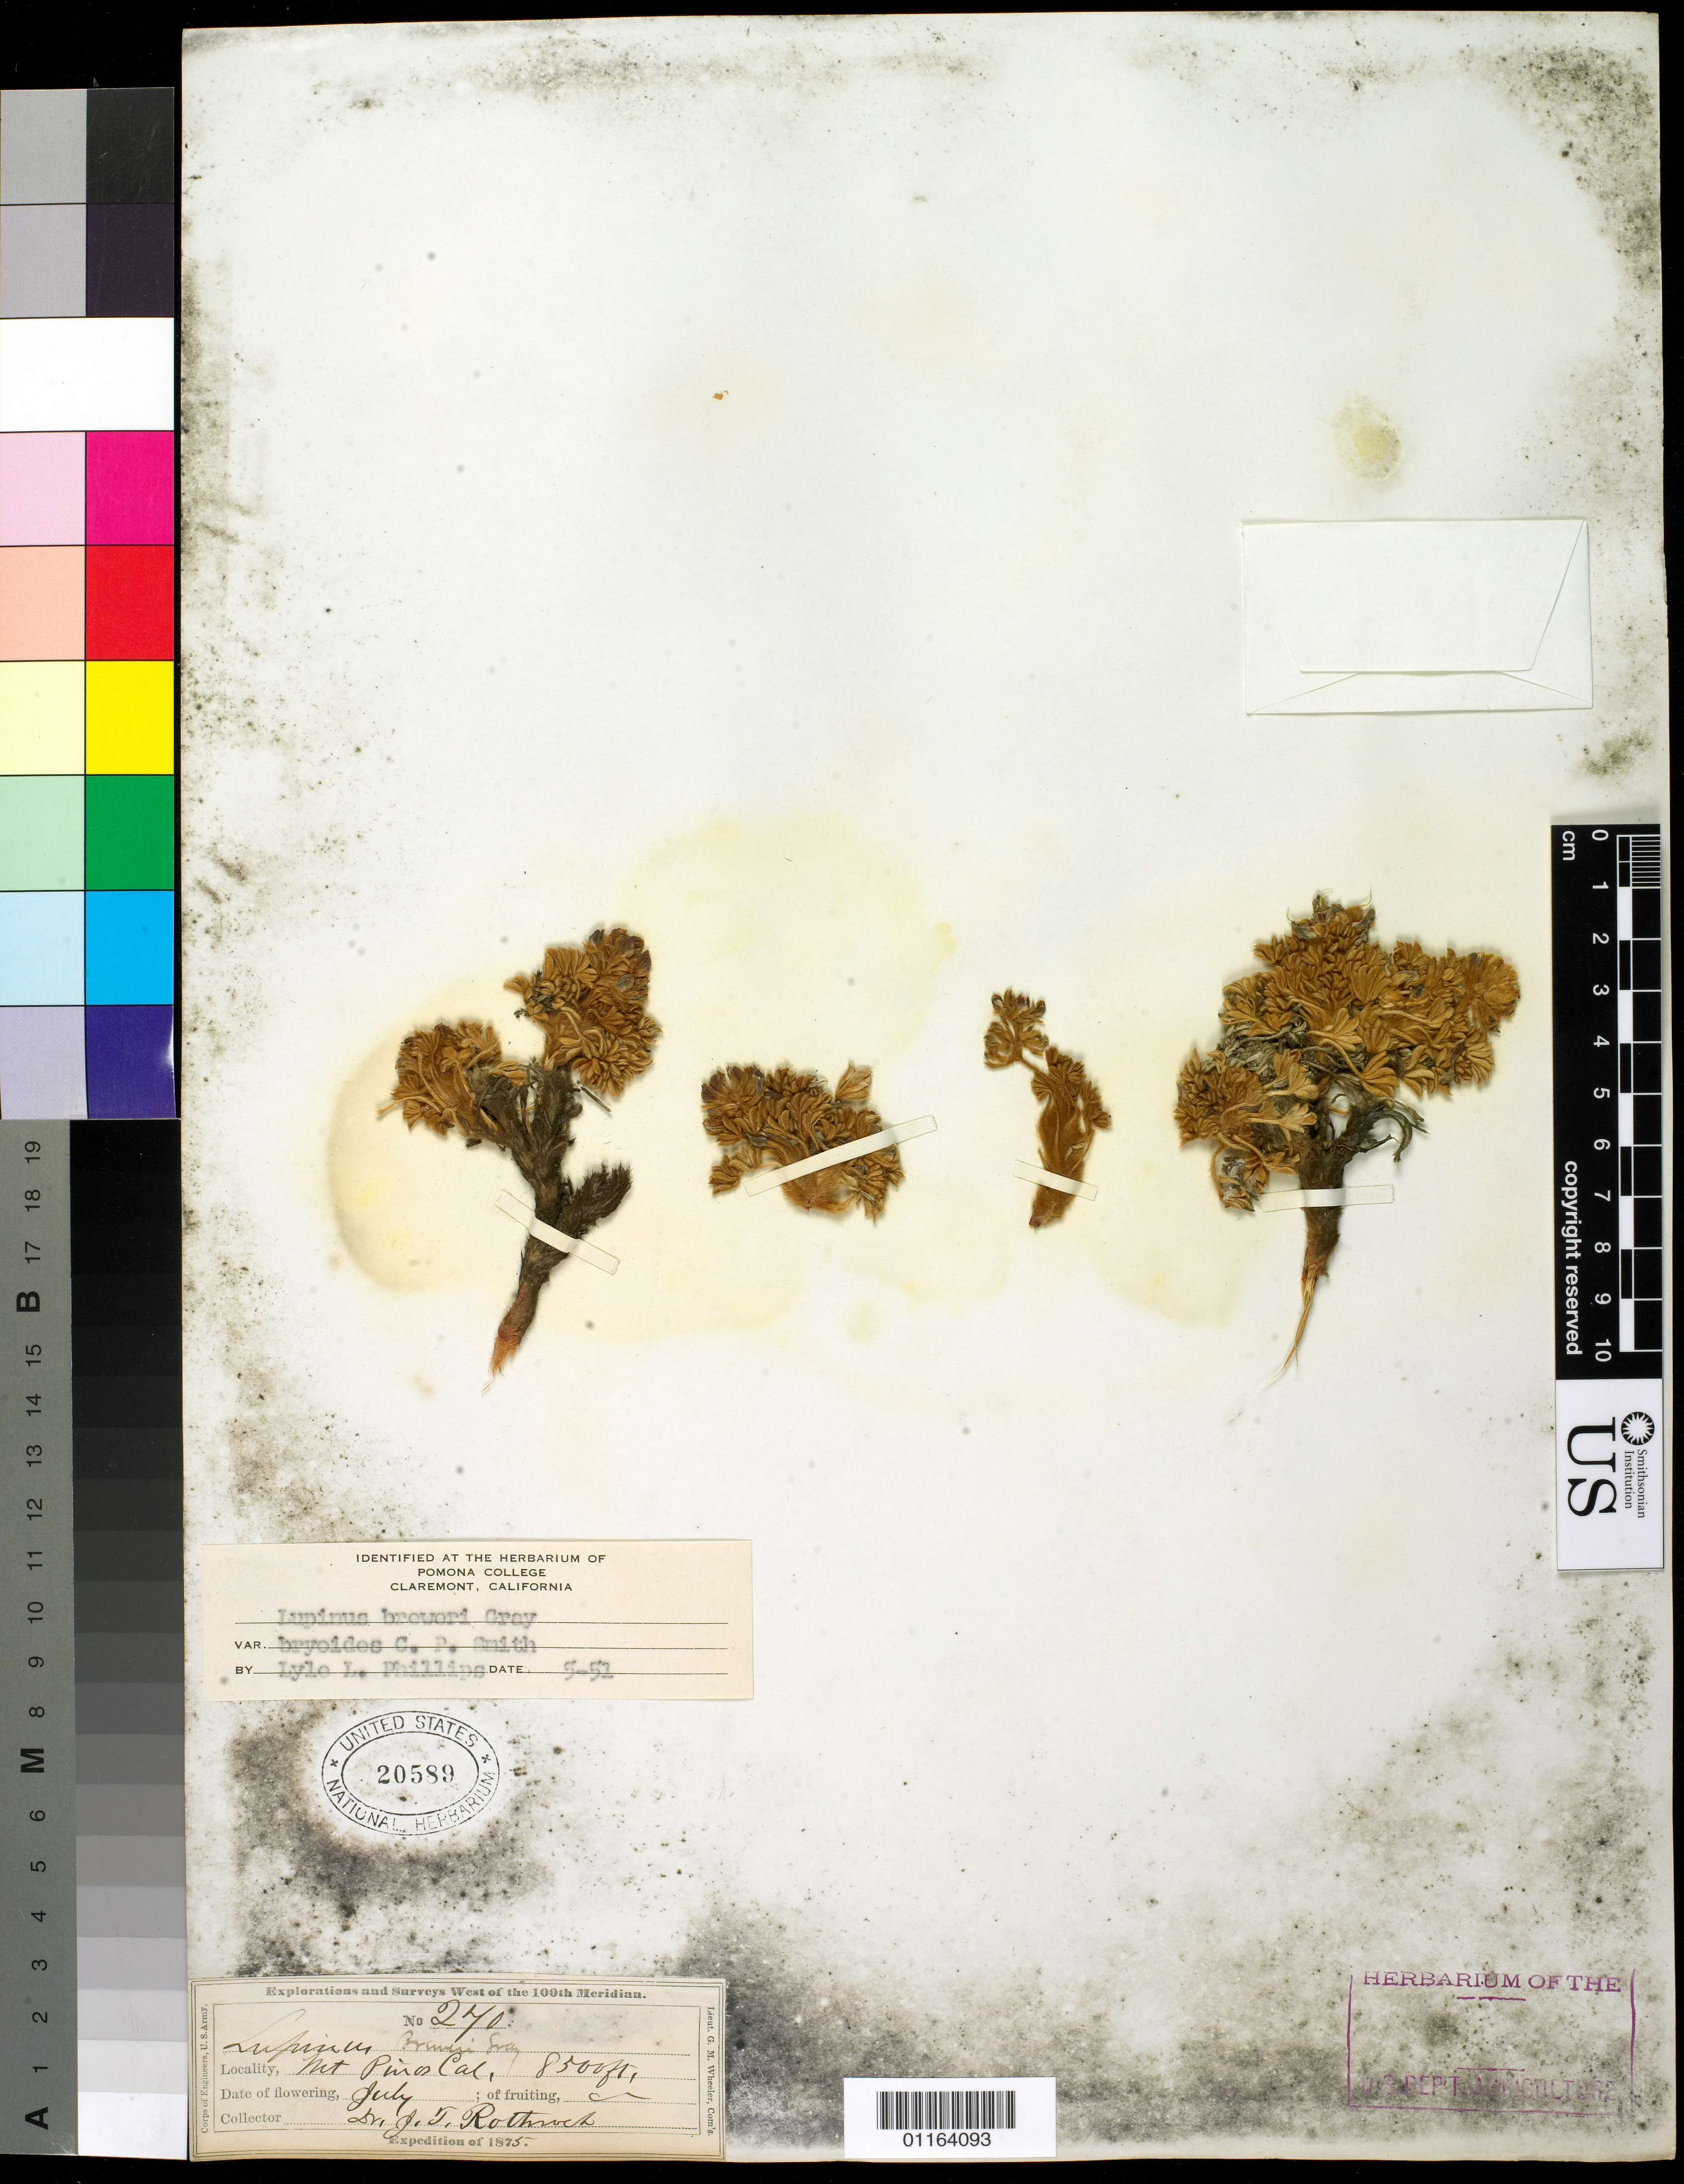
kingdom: Plantae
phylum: Tracheophyta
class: Magnoliopsida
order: Fabales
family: Fabaceae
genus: Lupinus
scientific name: Lupinus breweri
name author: A. Gray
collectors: J. T. Rothrock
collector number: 270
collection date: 1875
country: United States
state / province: California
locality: Mount Pinos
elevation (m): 2591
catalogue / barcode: US 20589